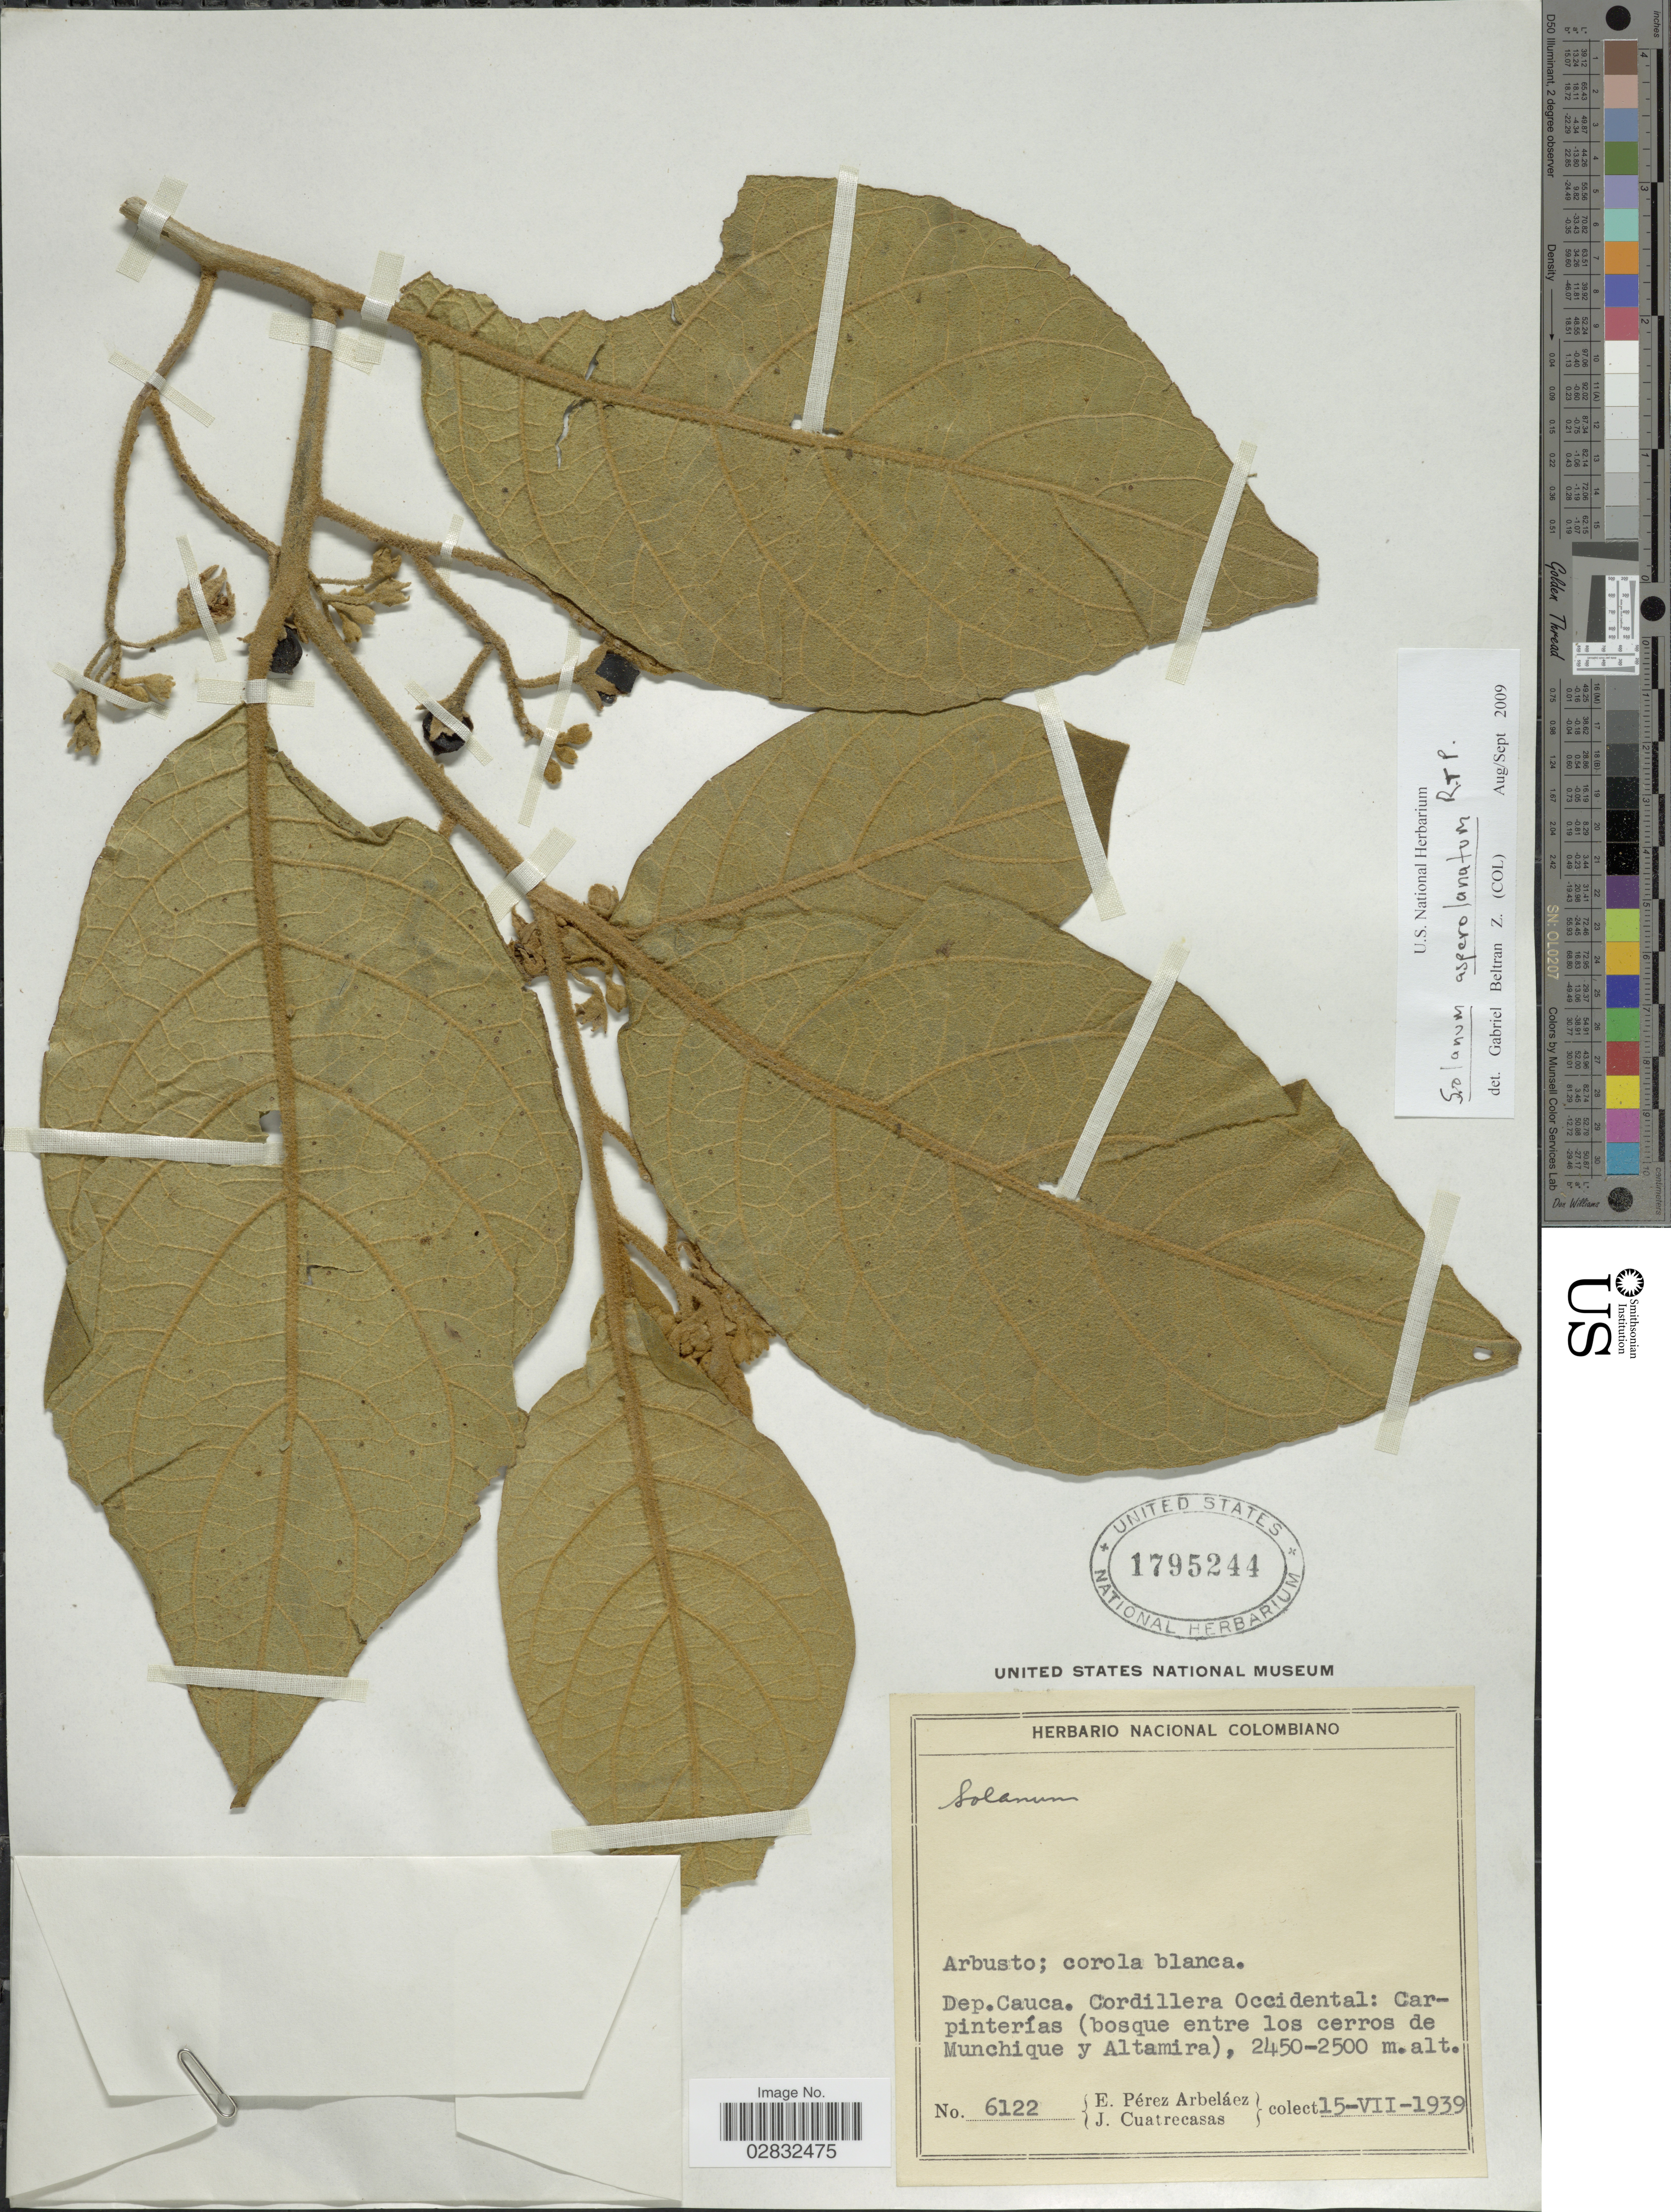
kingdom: Plantae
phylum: Tracheophyta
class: Magnoliopsida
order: Solanales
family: Solanaceae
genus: Solanum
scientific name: Solanum asperolatum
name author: Ruiz & Pav.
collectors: E. Pérez Arbeláez & J. Cuatrecasas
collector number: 6122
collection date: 1939-07-15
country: Colombia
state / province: Cauca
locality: Cordillera Occidental, Dep. Cauca. Carpinterías (bosque entre los cerros de Munchique y Altamira).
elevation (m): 2450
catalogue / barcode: US 1795244